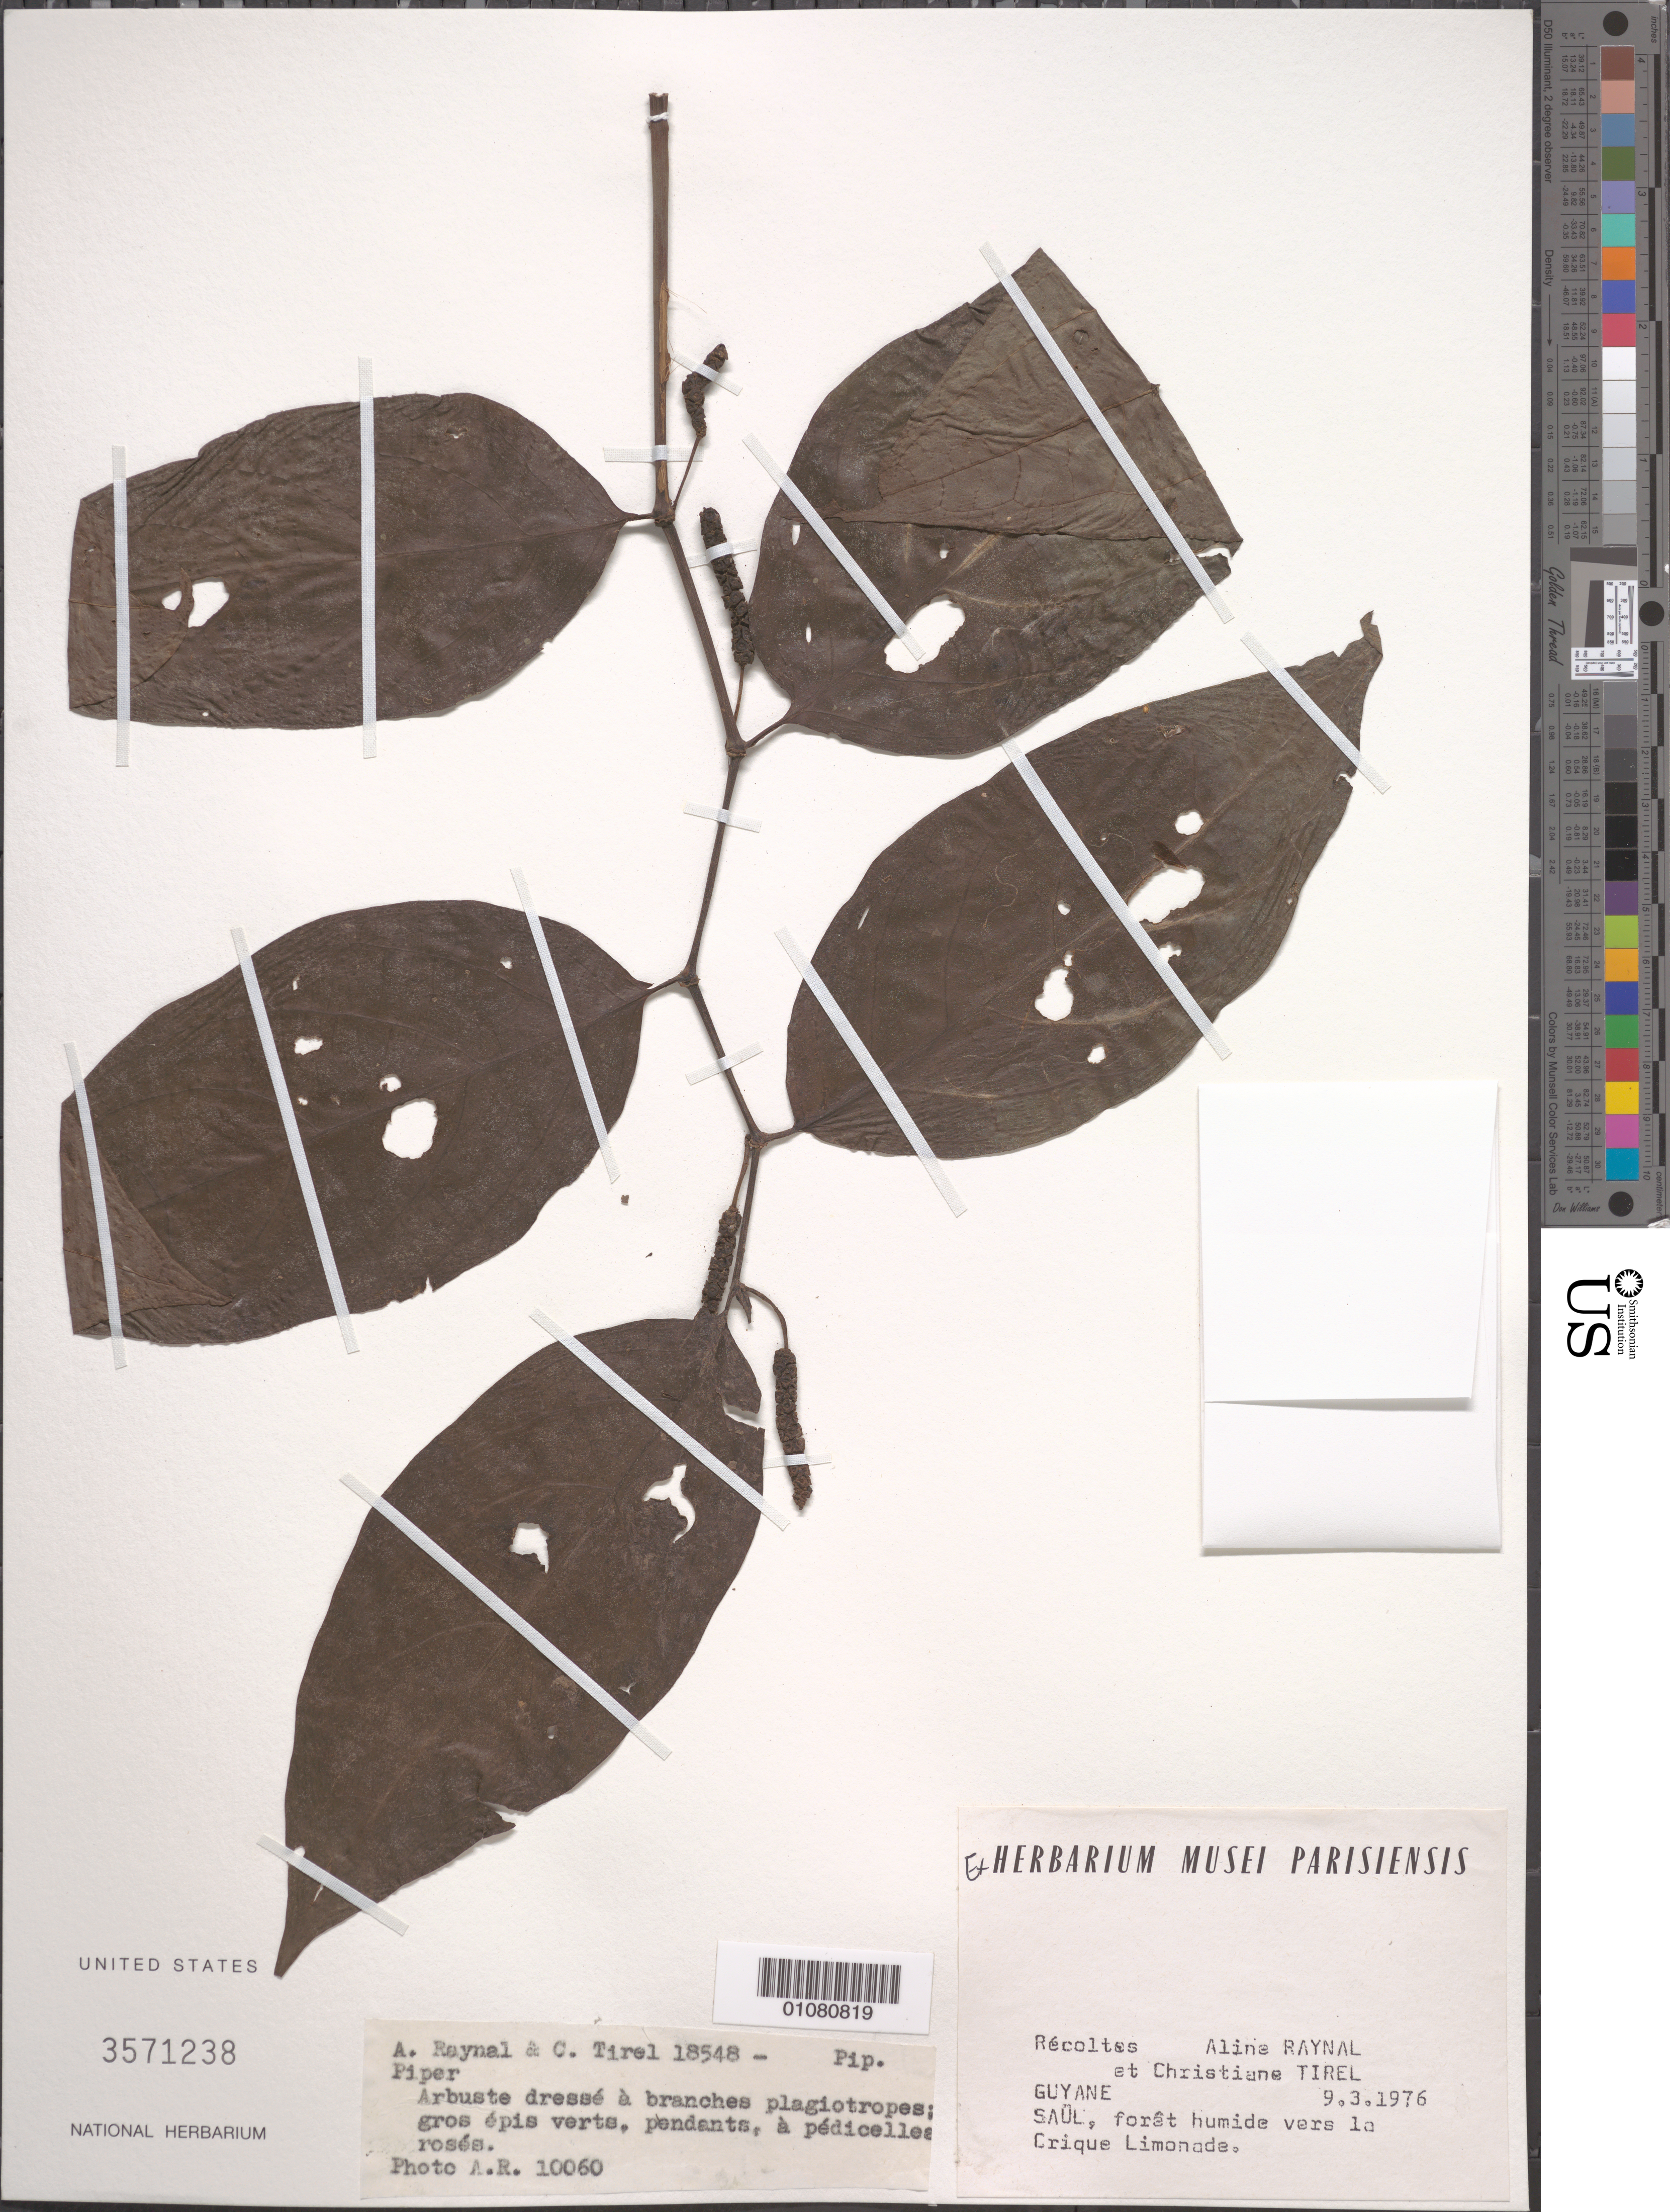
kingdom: Plantae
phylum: Tracheophyta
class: Magnoliopsida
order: Piperales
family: Piperaceae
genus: Piper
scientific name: Piper sp.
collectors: A. M. Raynal & C. Tirel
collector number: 18548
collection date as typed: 9-Mar-76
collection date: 1976-03-09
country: French Guiana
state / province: Saint-Laurent-du-Maroni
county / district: Saül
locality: Saül, Crique Limonade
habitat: Foret humide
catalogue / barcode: US 3571238